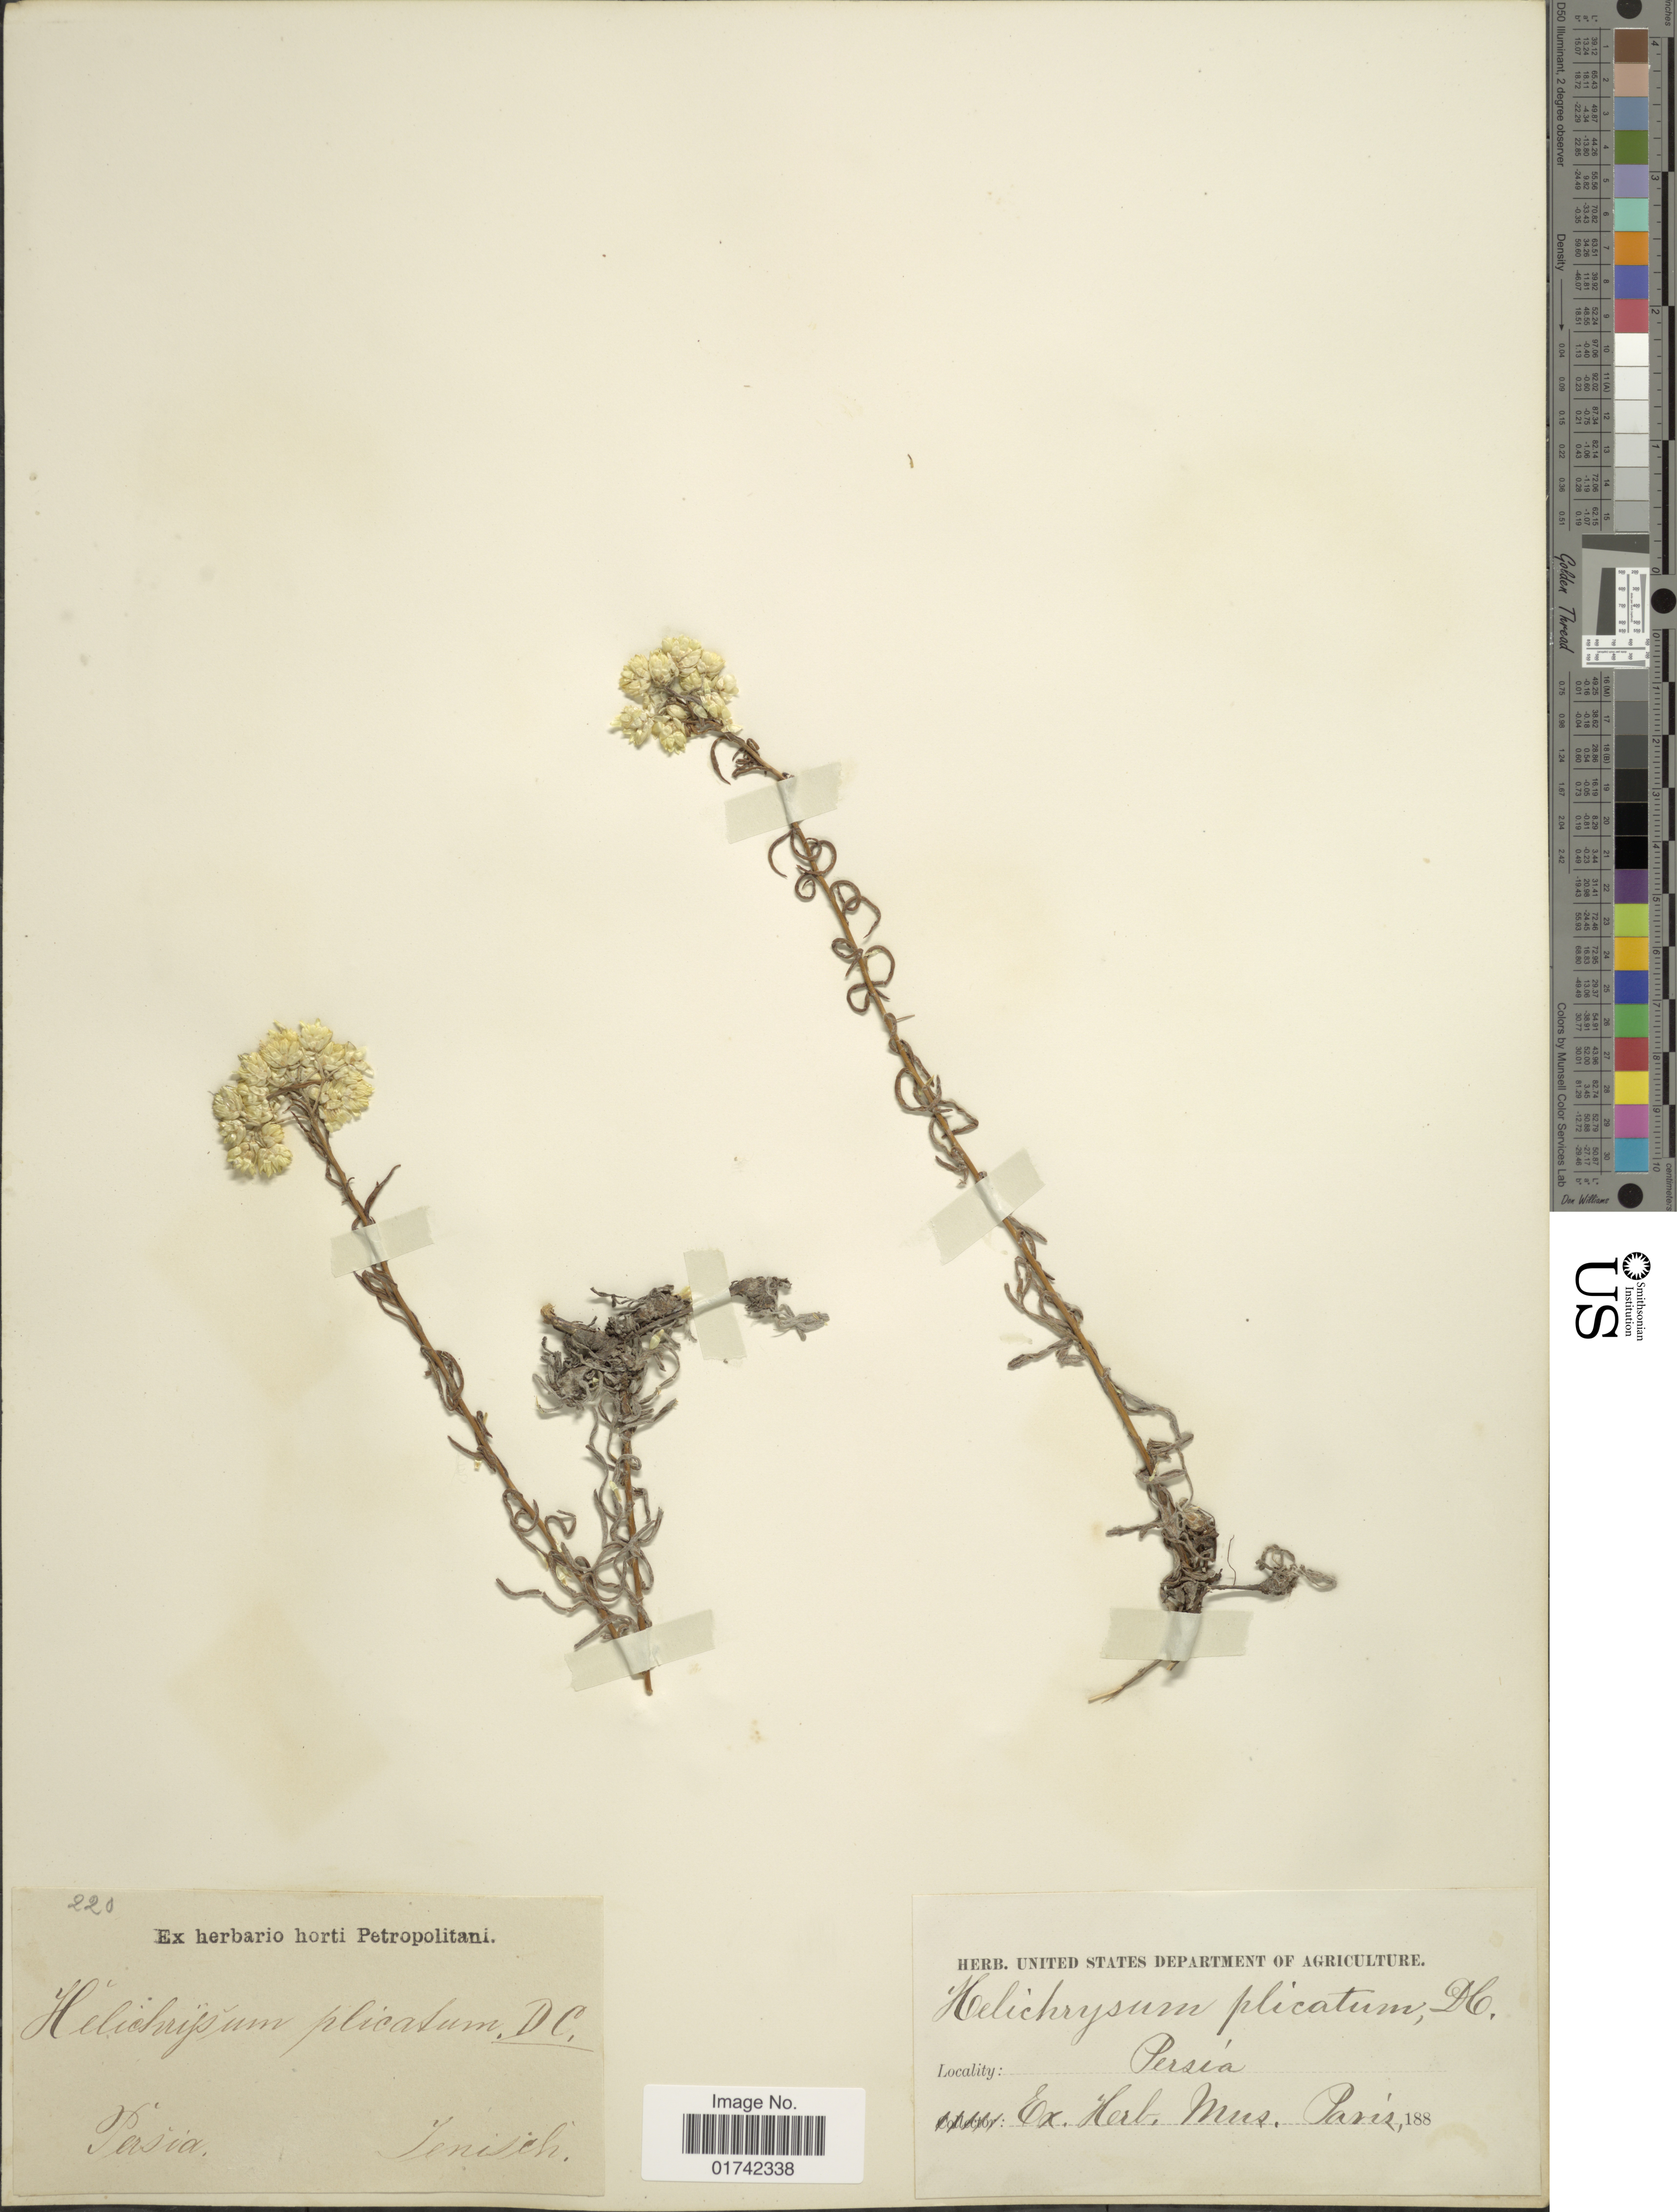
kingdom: Plantae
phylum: Tracheophyta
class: Magnoliopsida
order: Asterales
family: Asteraceae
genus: Helichrysum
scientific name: Helichrysum plicatum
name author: DC.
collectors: Jenisch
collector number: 220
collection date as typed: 188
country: Iran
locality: Pasca, Perisa